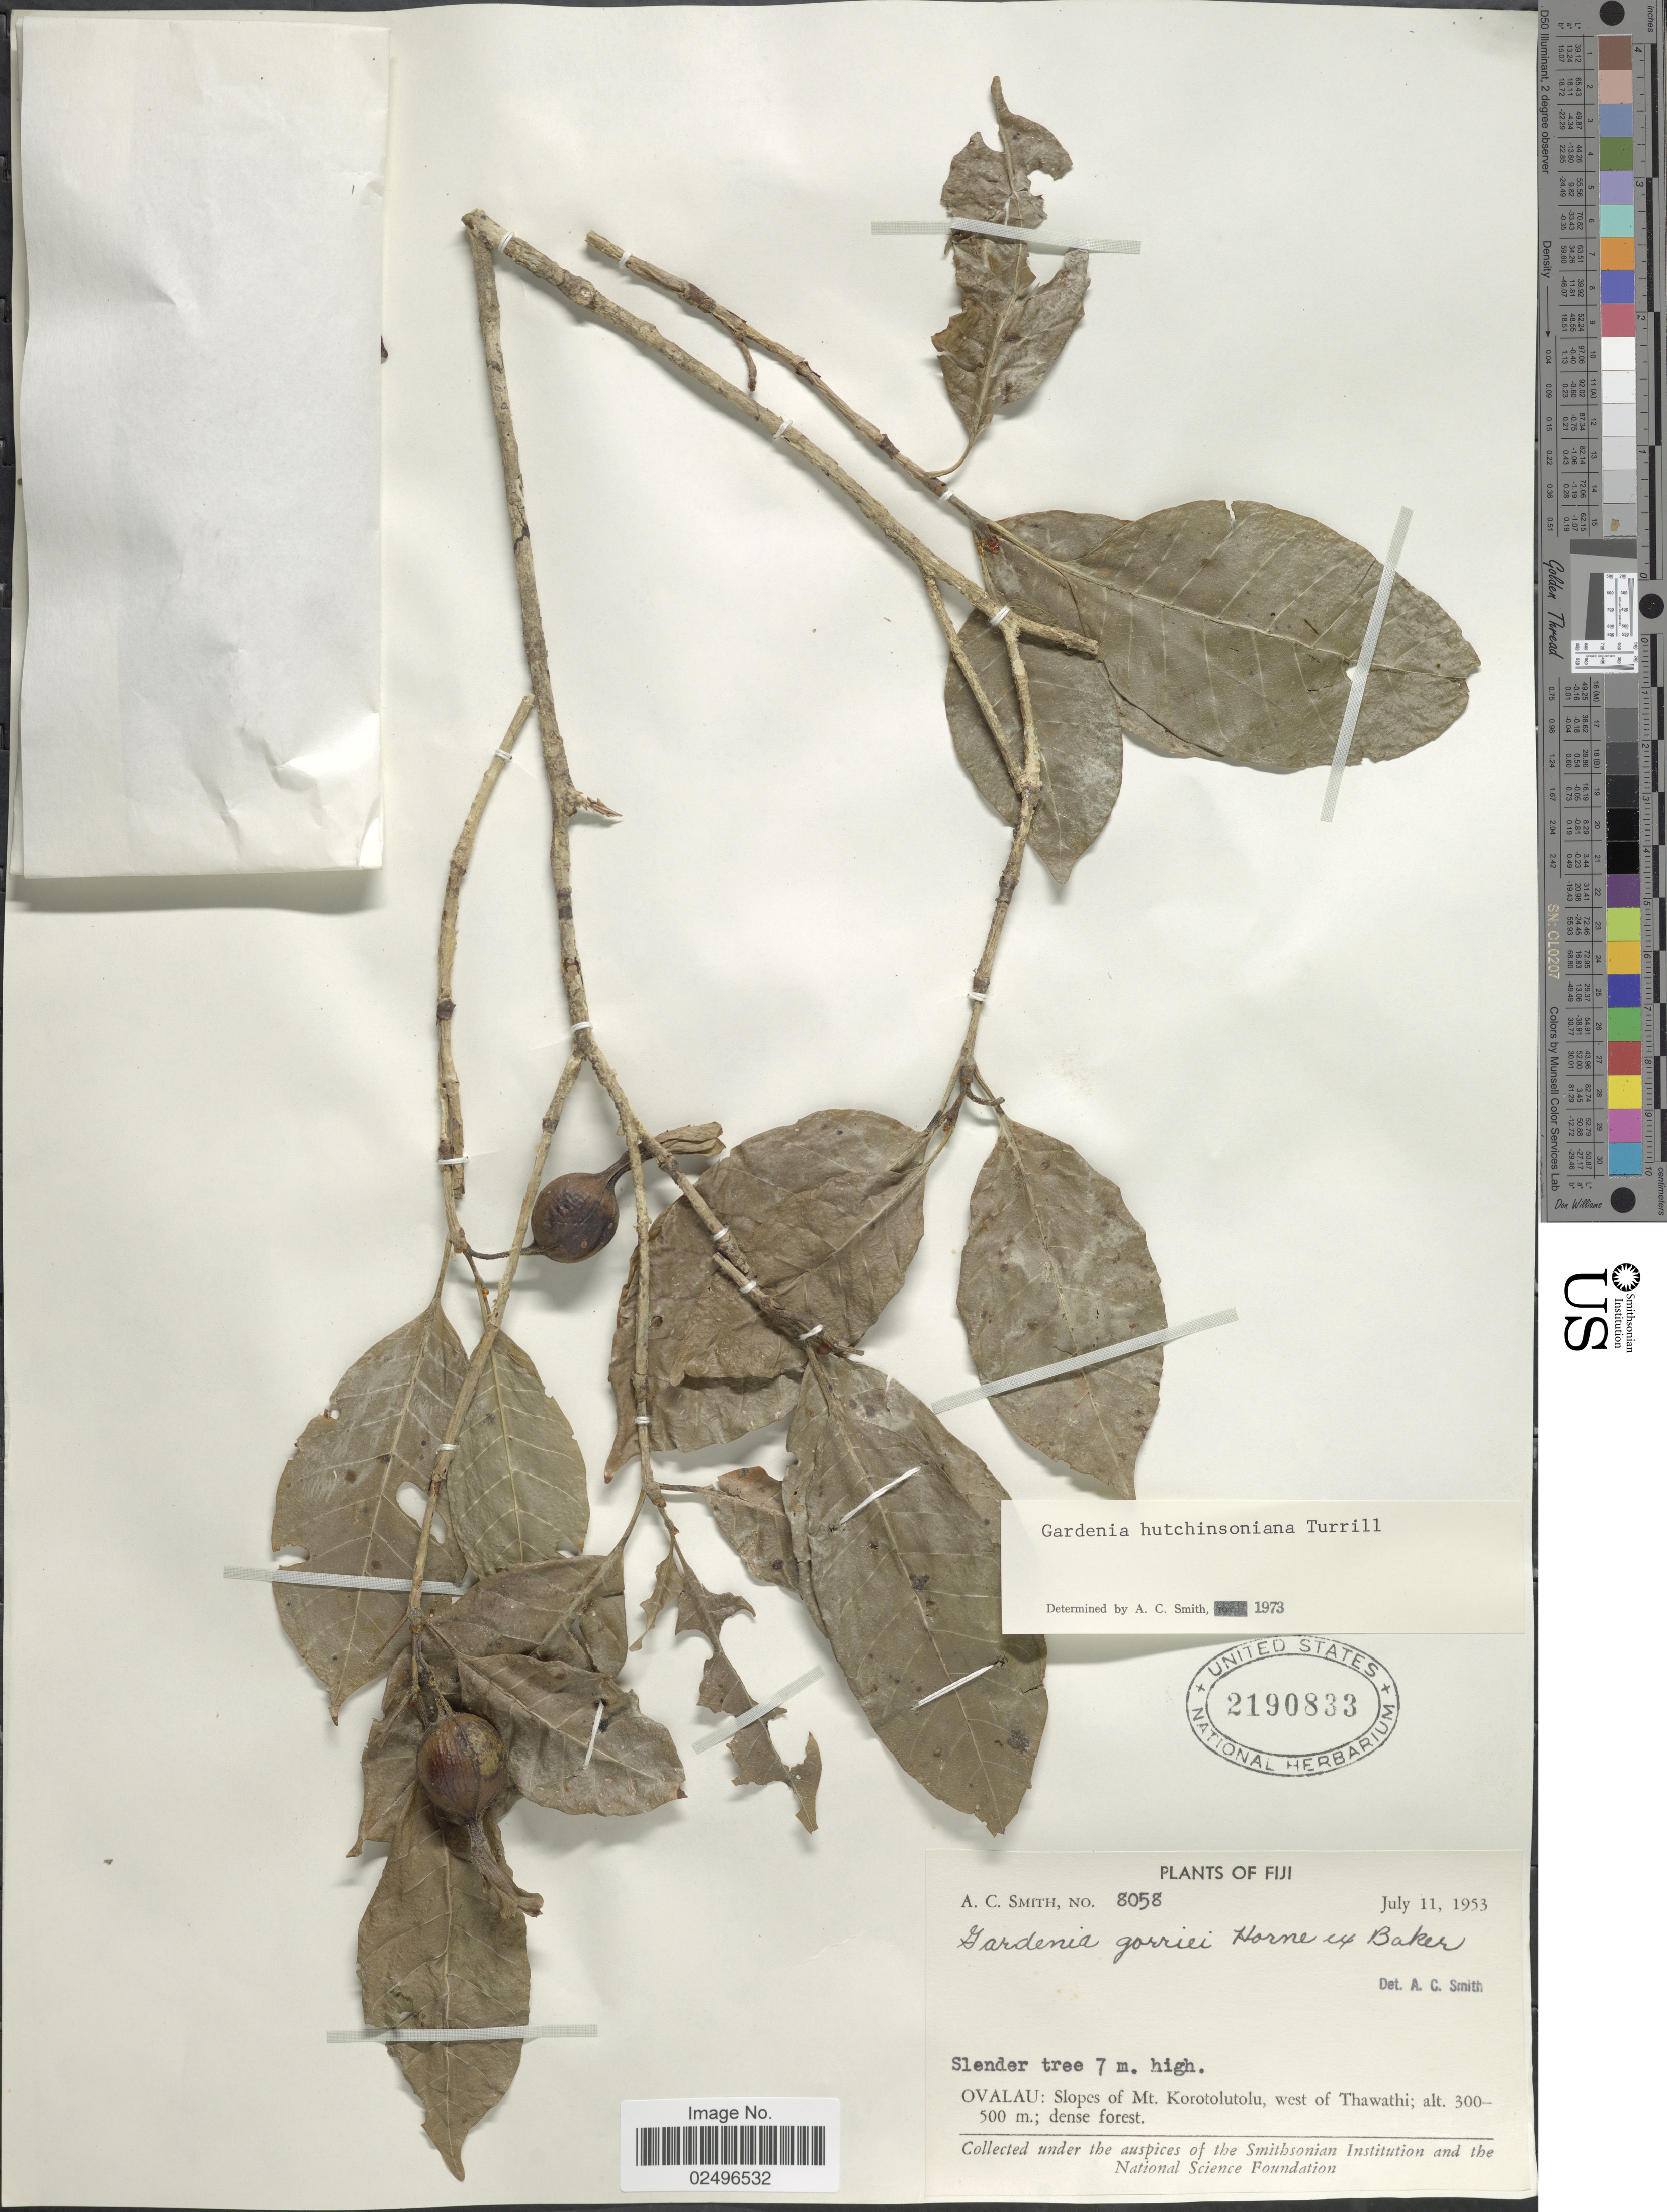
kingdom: Plantae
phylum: Tracheophyta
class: Magnoliopsida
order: Gentianales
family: Rubiaceae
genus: Gardenia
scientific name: Gardenia hutchinsoniana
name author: Turrill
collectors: A. C. Smith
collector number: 8058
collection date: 1953-07-11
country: Fiji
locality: Ovalau: Slopes of Mt. Korotolutolu, west of Thawathi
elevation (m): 300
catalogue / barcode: US 2190833